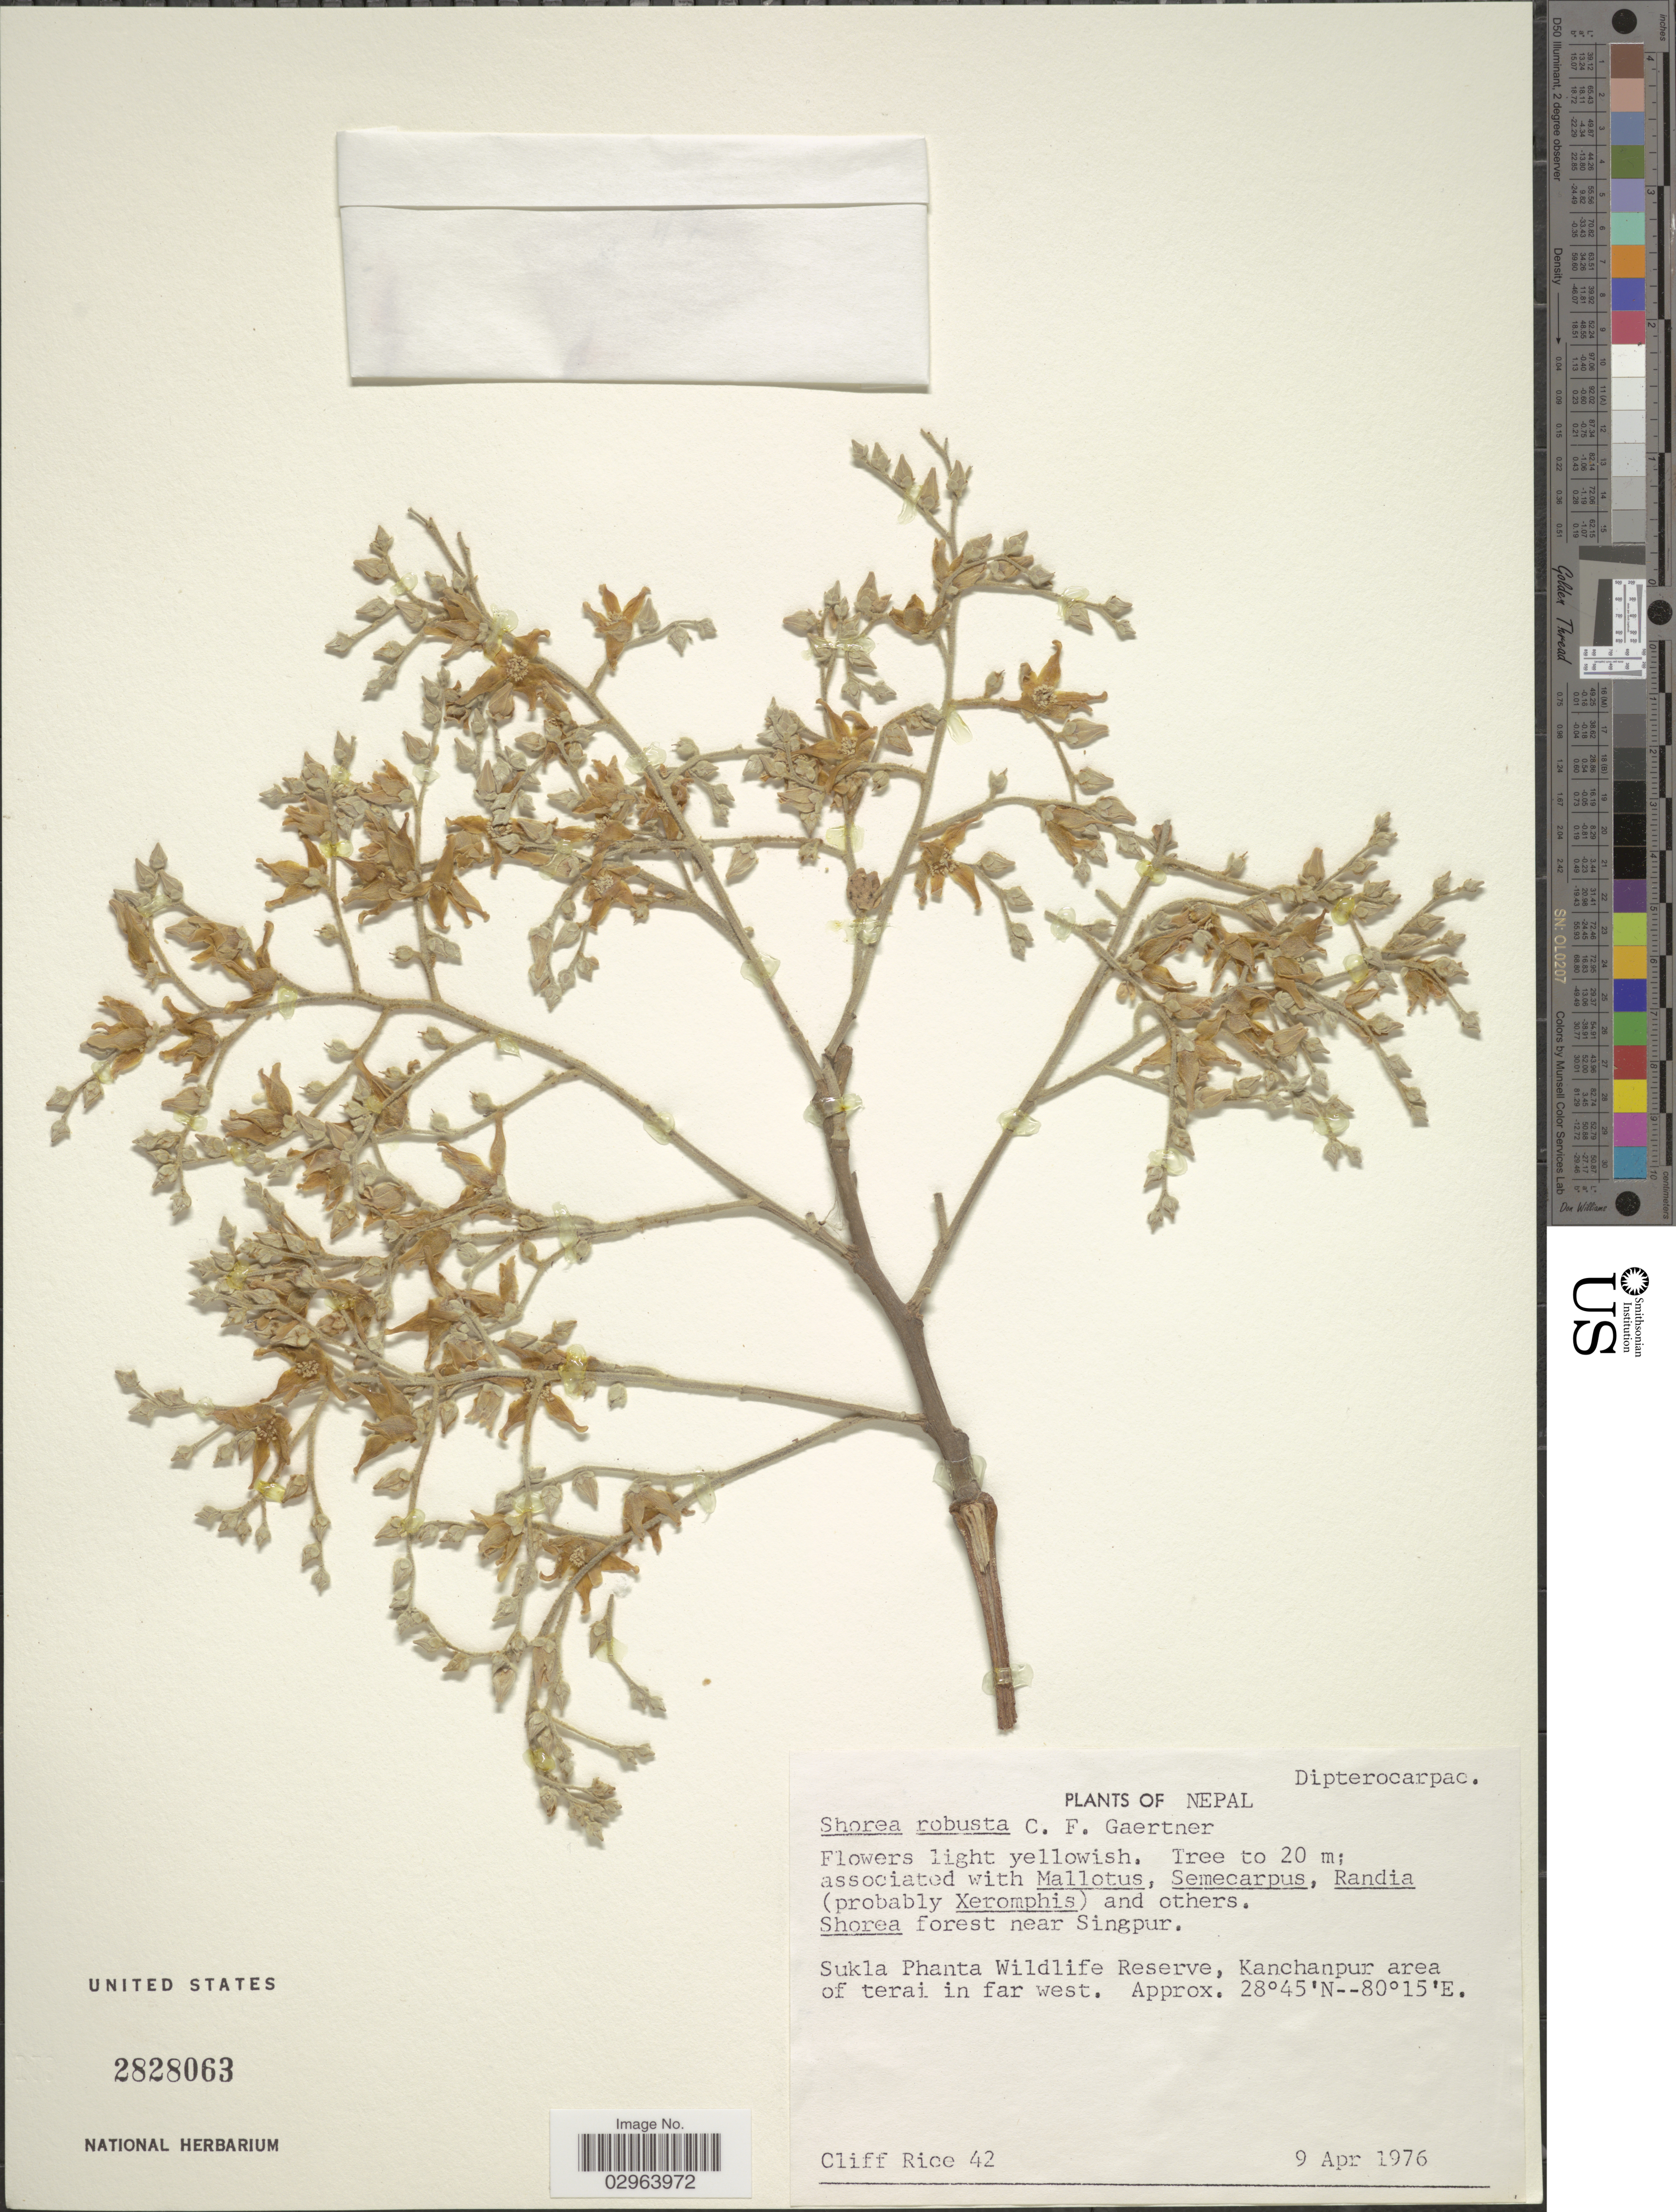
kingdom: Plantae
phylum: Tracheophyta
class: Magnoliopsida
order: Malvales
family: Dipterocarpaceae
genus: Shorea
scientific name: Shorea robusta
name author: C.F. Gaertn.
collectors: C. Rice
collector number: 42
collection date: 1976-04-09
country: Nepal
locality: Sukla Phanta Wildlife Reserve, Kachanpur area of terai in far west.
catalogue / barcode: US 2828063